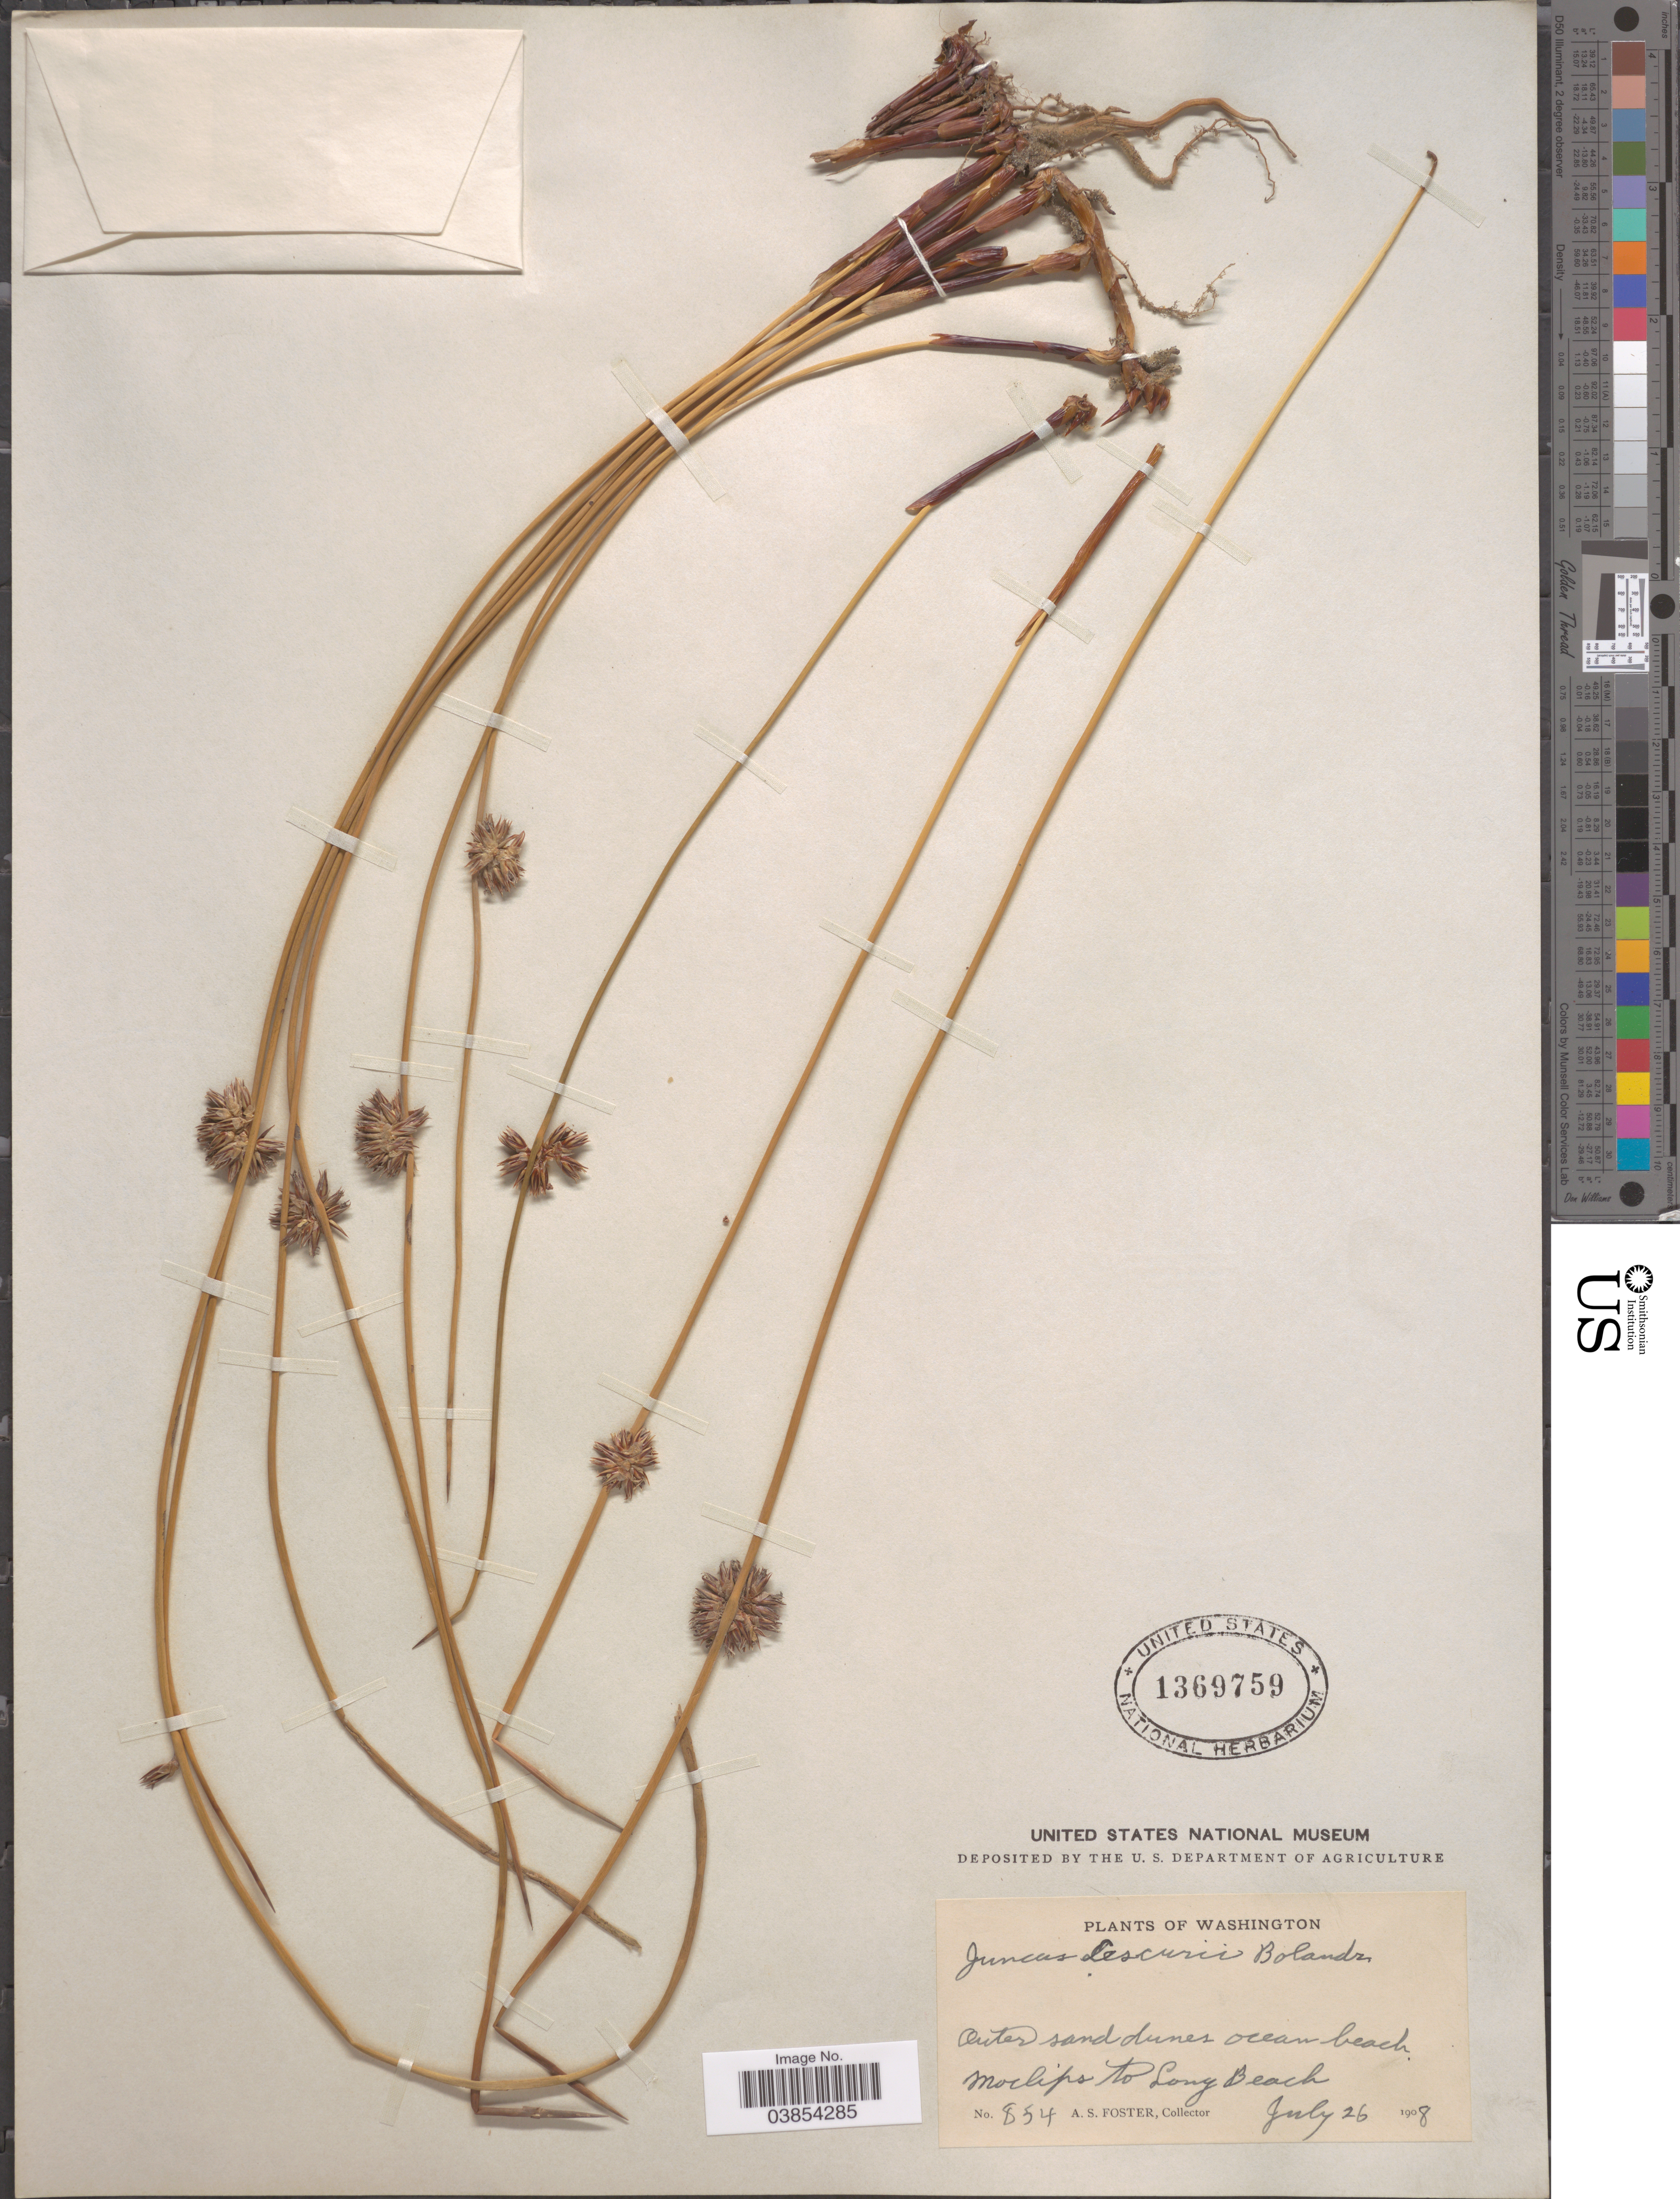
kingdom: Plantae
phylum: Tracheophyta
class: Liliopsida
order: Poales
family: Juncaceae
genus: Juncus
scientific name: Juncus lesueurii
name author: Bol.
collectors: A. S. Foster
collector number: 854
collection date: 1908-07-26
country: United States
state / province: Washington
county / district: Grays Harbor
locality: Moclips to Long Beach.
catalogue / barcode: US 1369759